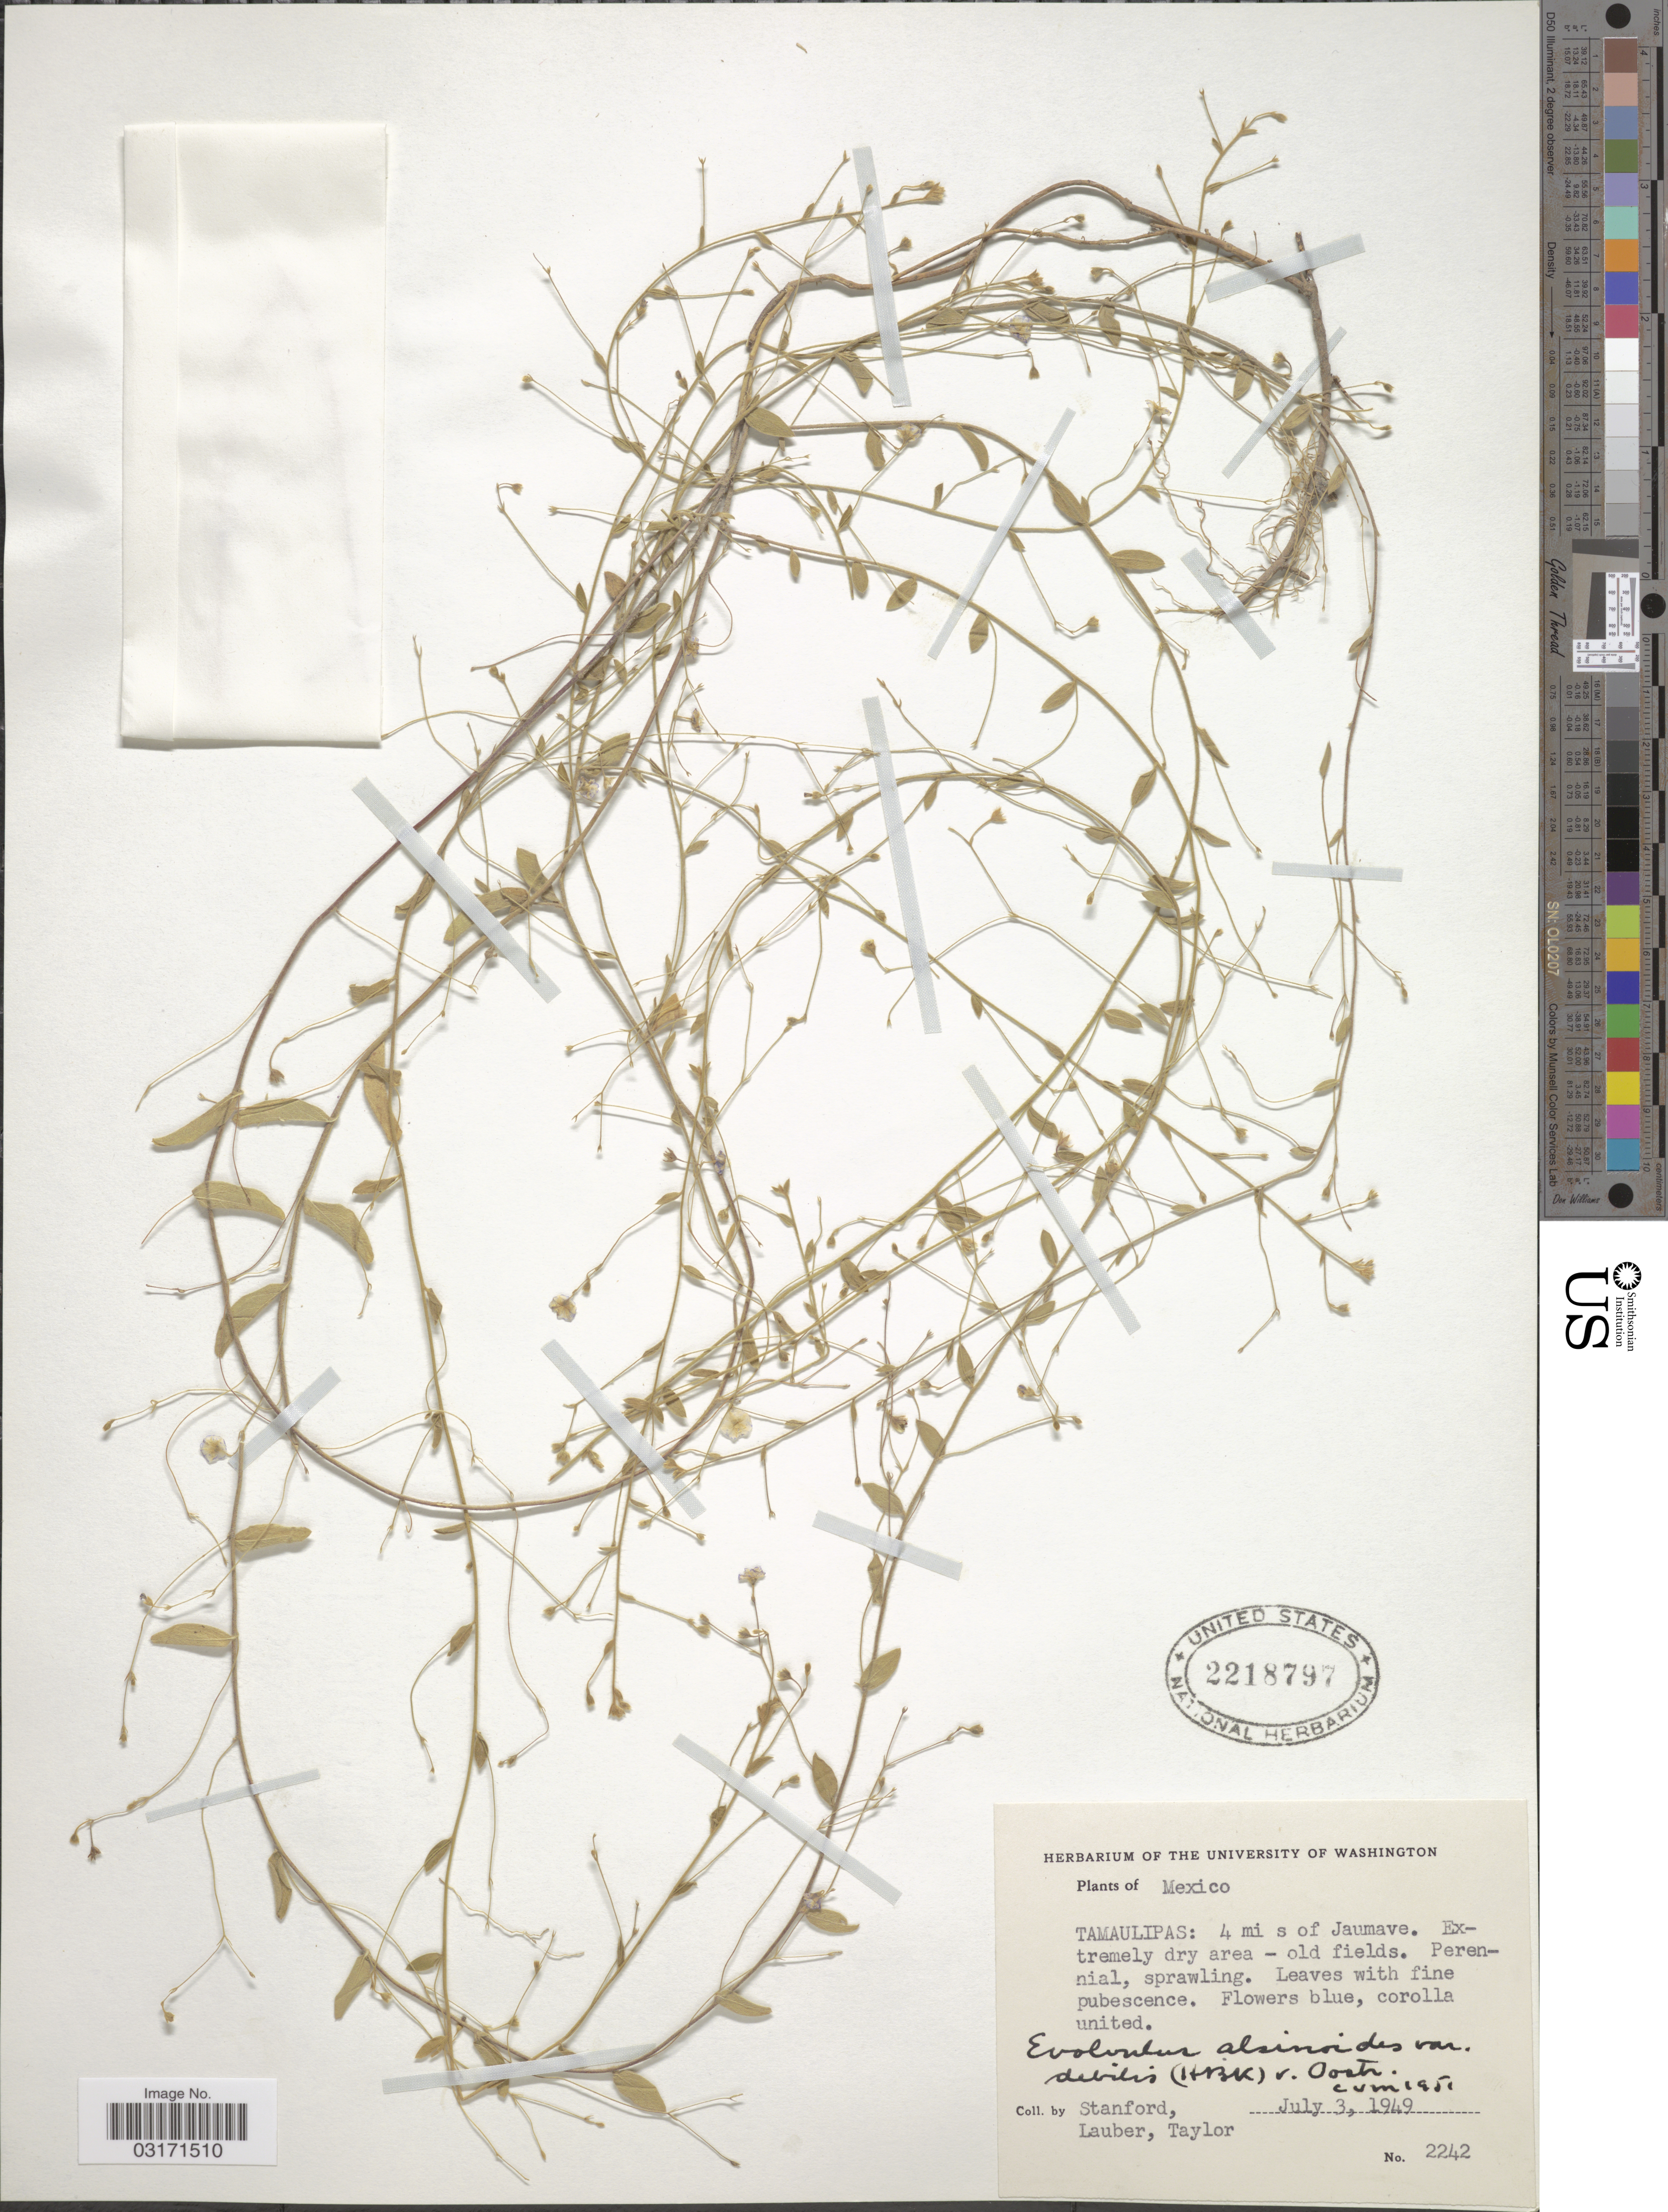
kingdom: Plantae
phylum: Tracheophyta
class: Magnoliopsida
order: Solanales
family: Convolvulaceae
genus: Evolvulus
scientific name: Evolvulus alsinoides var. debilis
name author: (Kunth) Ooststr.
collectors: -. Stanford, -. Lauber & -. Taylor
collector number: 2242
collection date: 1949-07-03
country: Mexico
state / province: Tamaulipas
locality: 4 mi s of Jaumave.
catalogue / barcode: US 2218797